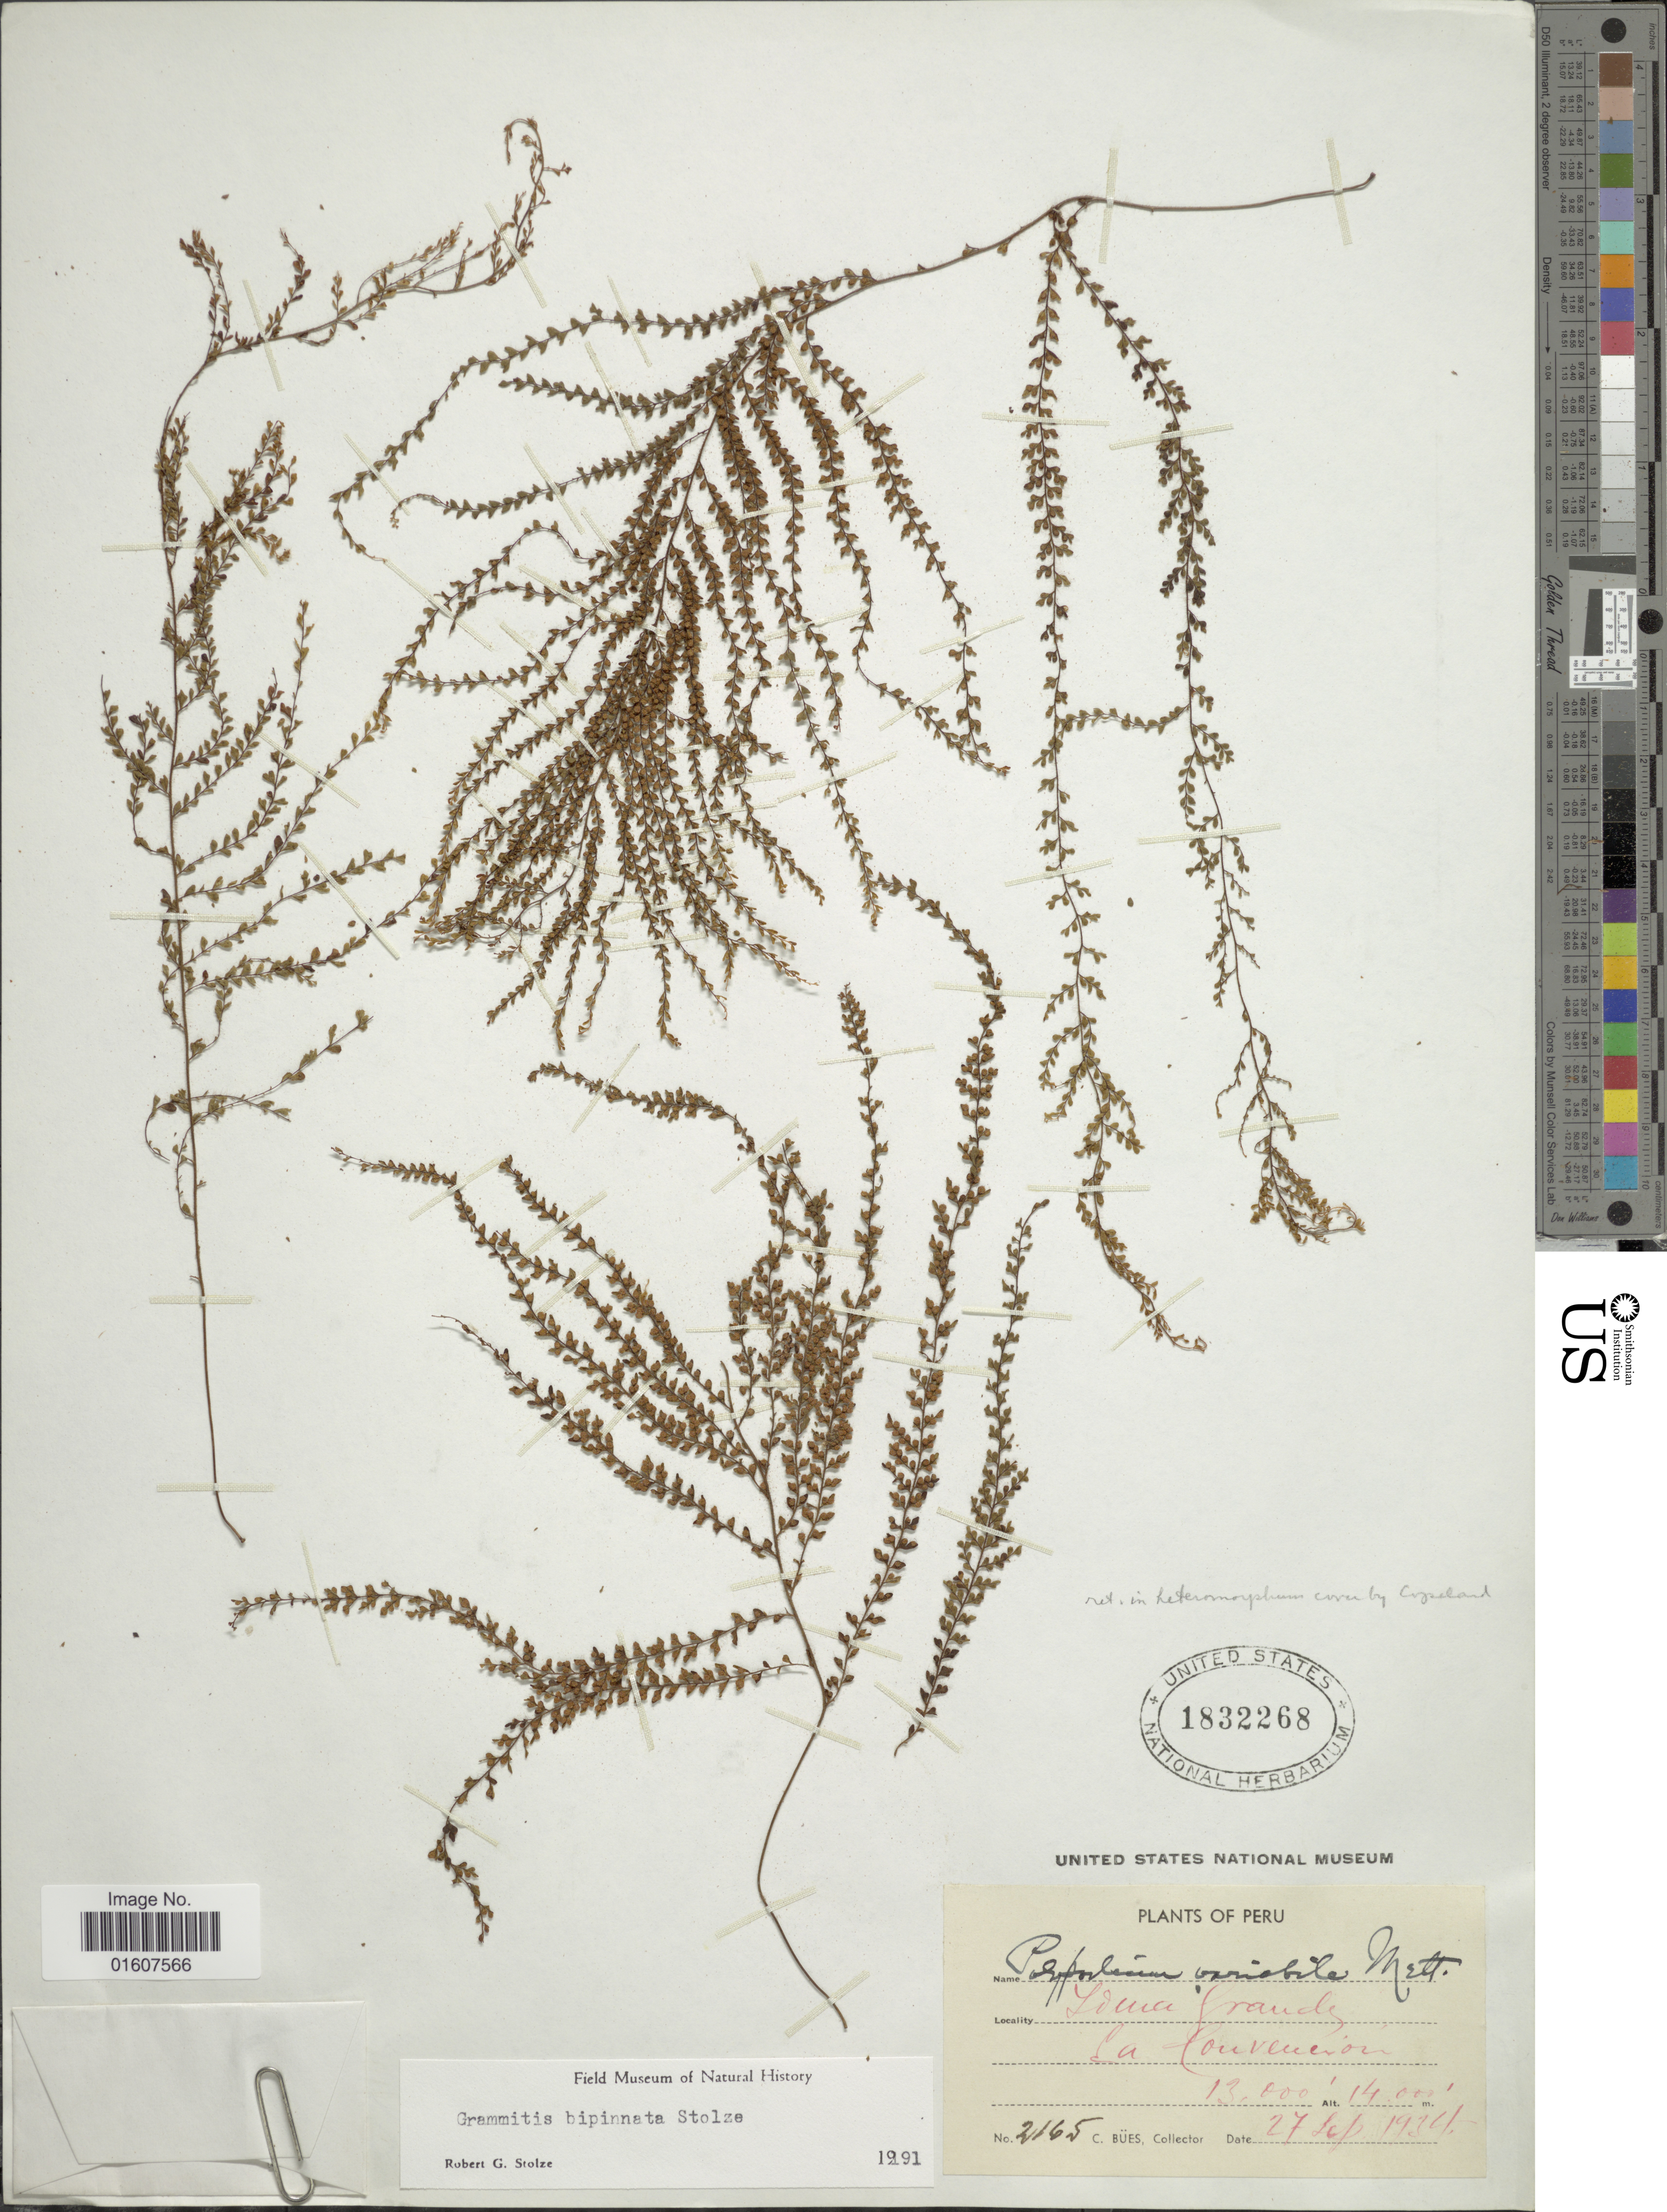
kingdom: Plantae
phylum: Tracheophyta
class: Polypodiopsida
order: Polypodiales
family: Polypodiaceae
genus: Terpsichore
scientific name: Terpsichore bipinnata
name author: (Stolze) A.R. Sm.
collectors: C. Bues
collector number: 2165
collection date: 1934-09-27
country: Peru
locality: Loma Grande, La Convencion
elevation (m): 3962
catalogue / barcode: US 1832268